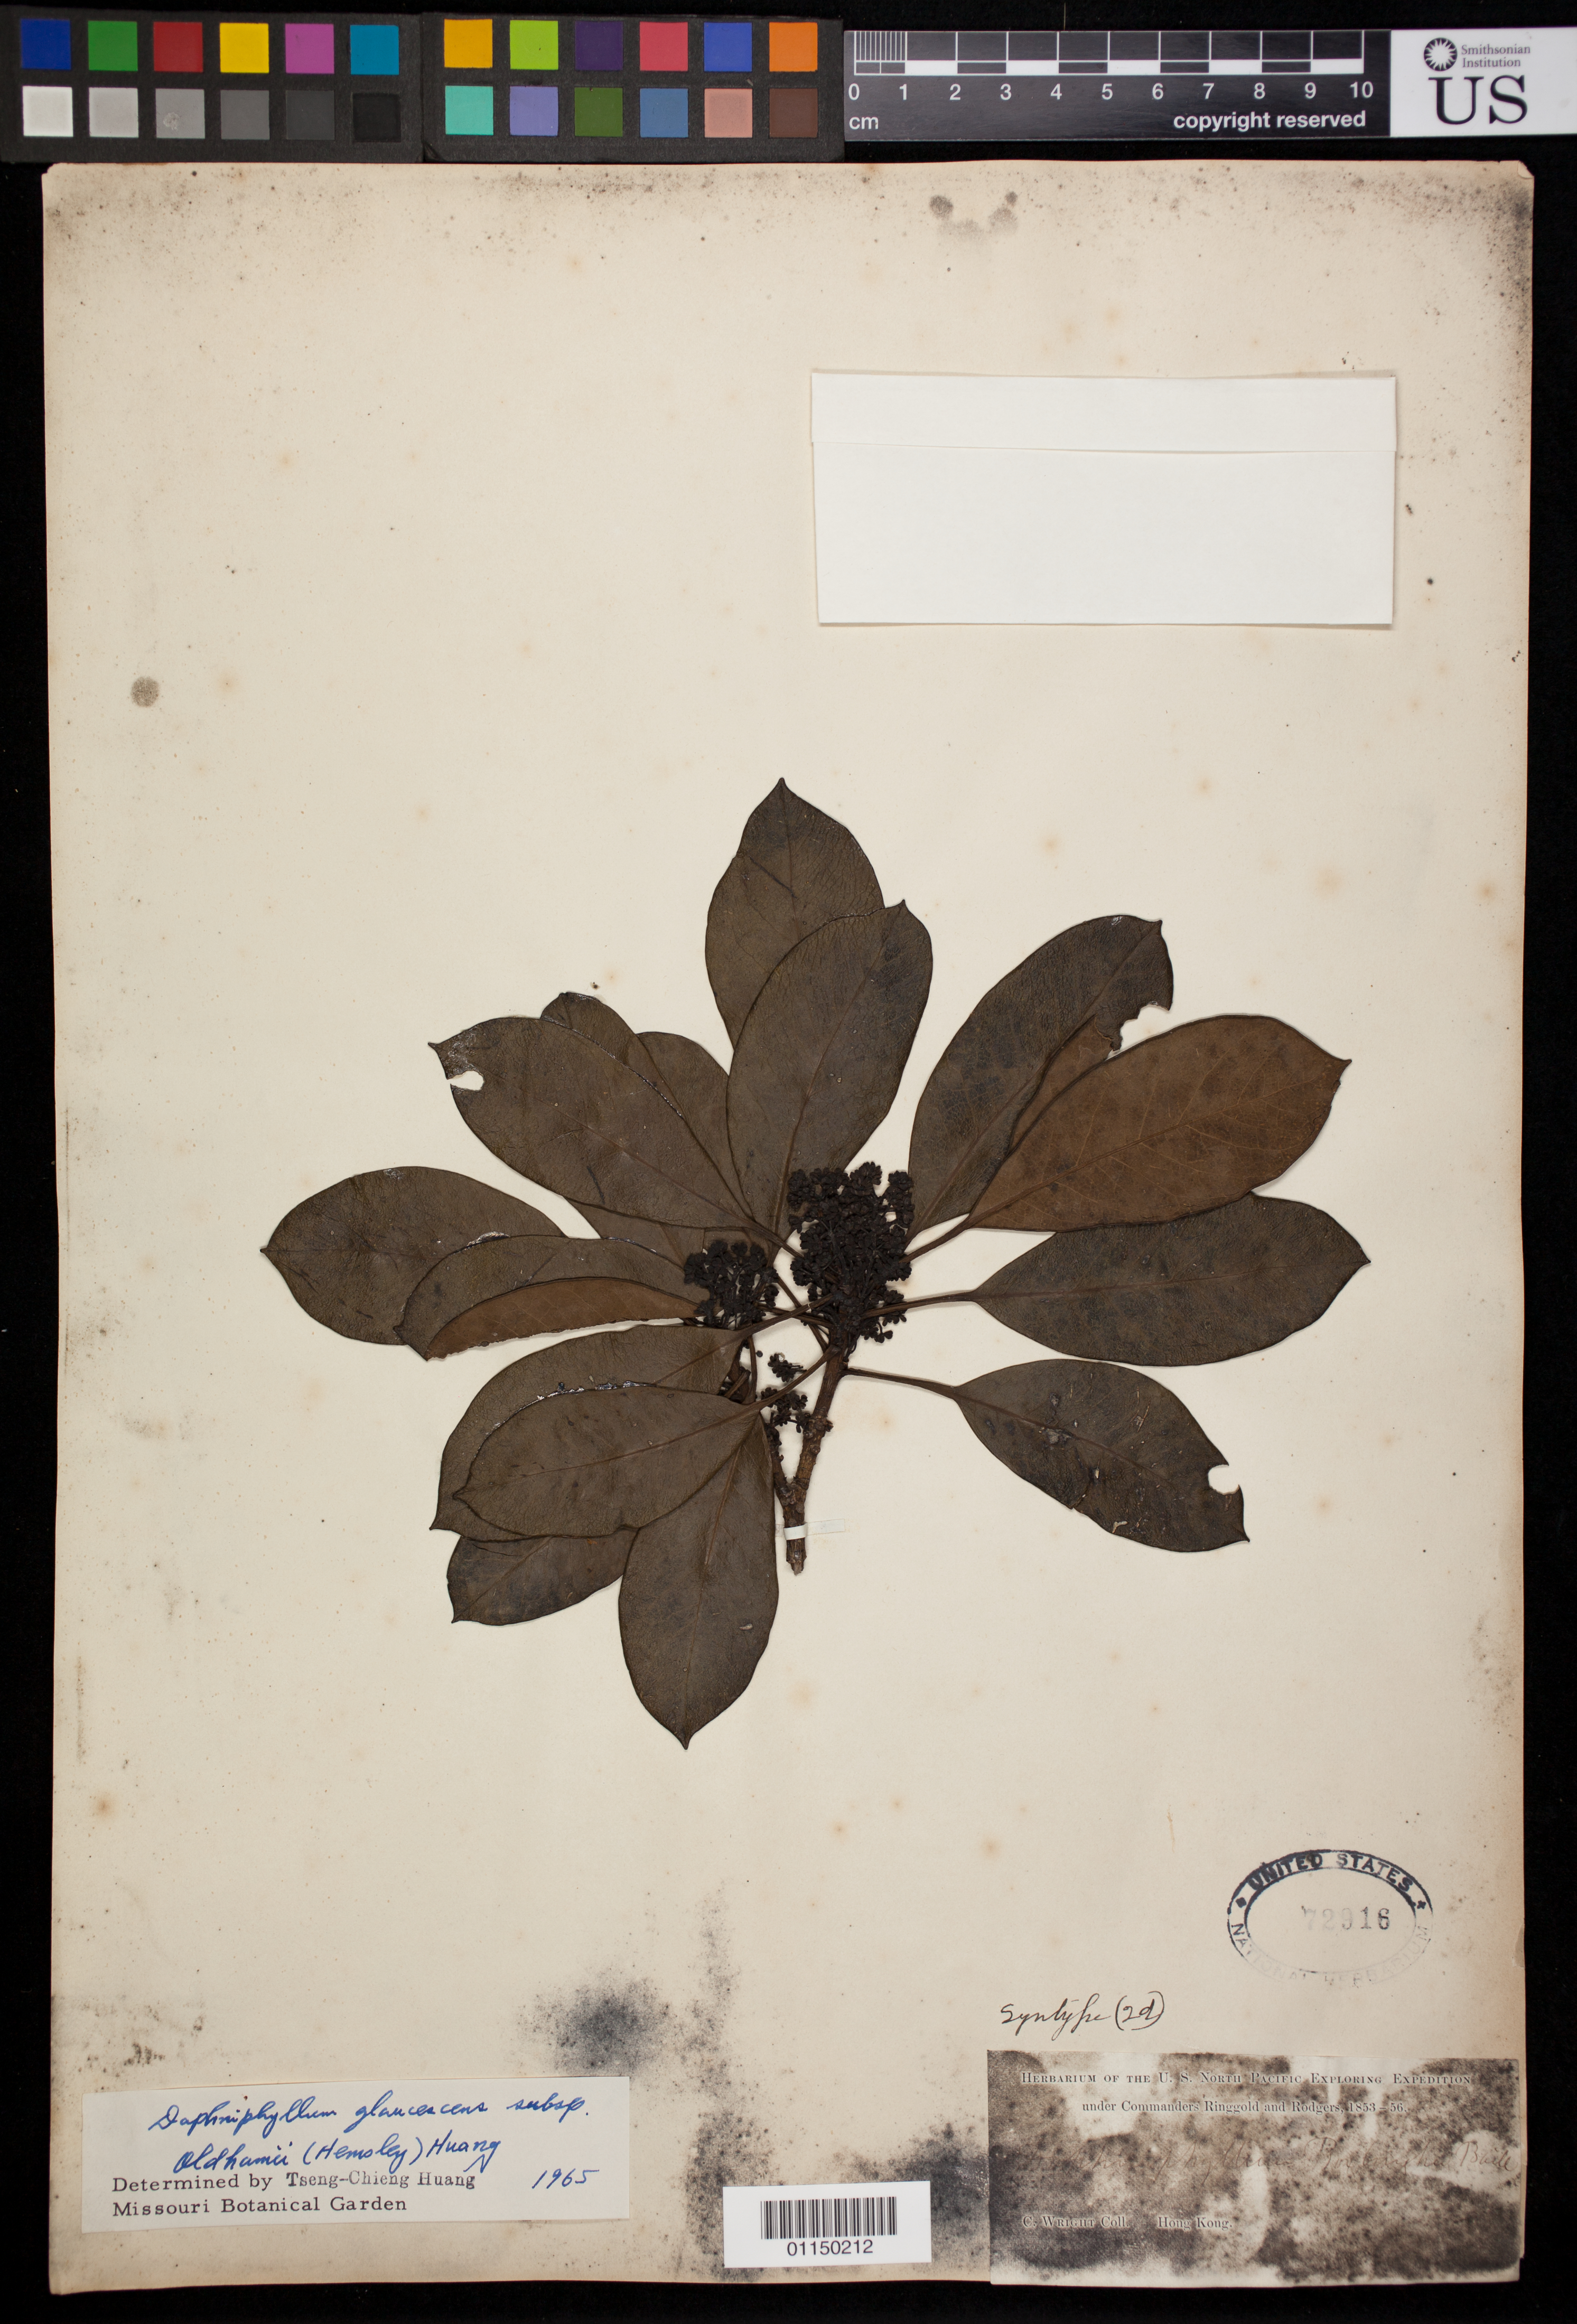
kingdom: Plantae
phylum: Tracheophyta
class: Magnoliopsida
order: Saxifragales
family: Daphniphyllaceae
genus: Daphniphyllum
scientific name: Daphniphyllum glaucescens subsp. oldhami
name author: T. C. Huang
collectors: C. Wright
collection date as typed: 1853 to -- -- 1856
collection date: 1853/1856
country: China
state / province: Hong Kong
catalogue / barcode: US 72916